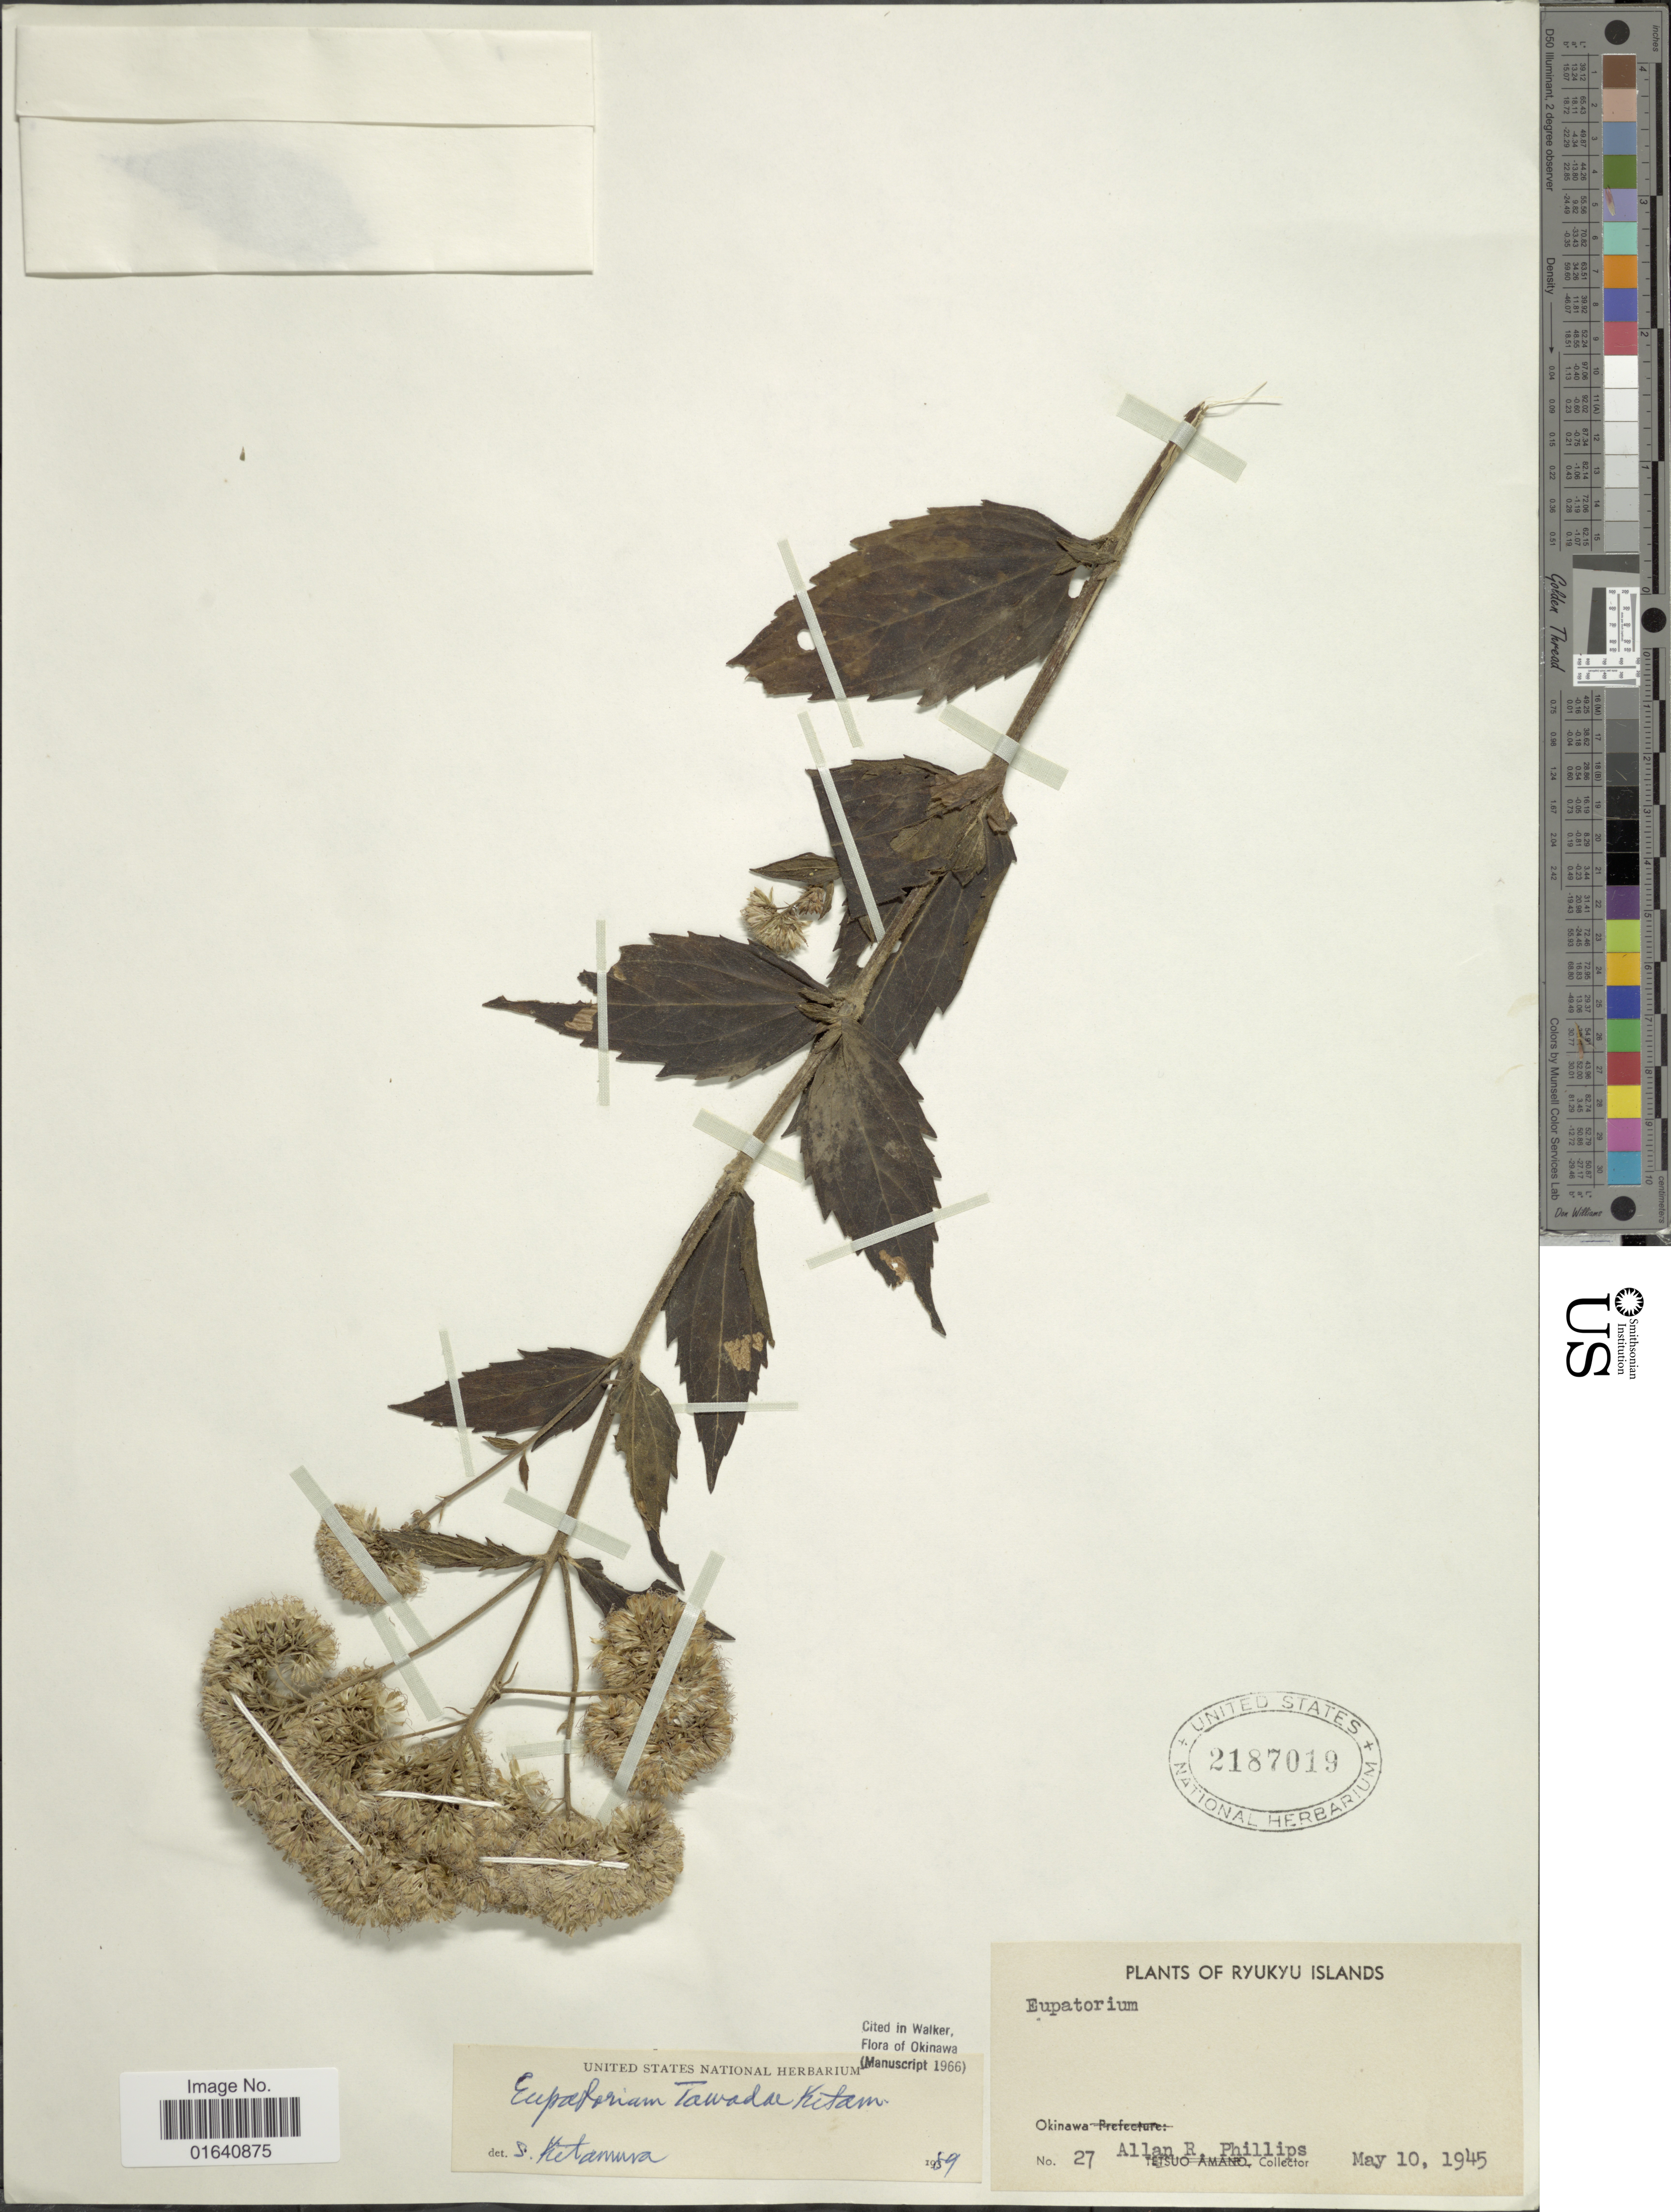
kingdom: Plantae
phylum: Tracheophyta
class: Magnoliopsida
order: Asterales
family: Asteraceae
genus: Eupatorium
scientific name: Eupatorium tawadae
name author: Kitam.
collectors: A. R. Phillips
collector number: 27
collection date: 1945-05-10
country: Japan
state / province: Okinawa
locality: Ryukyu Islands, Okinawa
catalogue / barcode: US 2187019